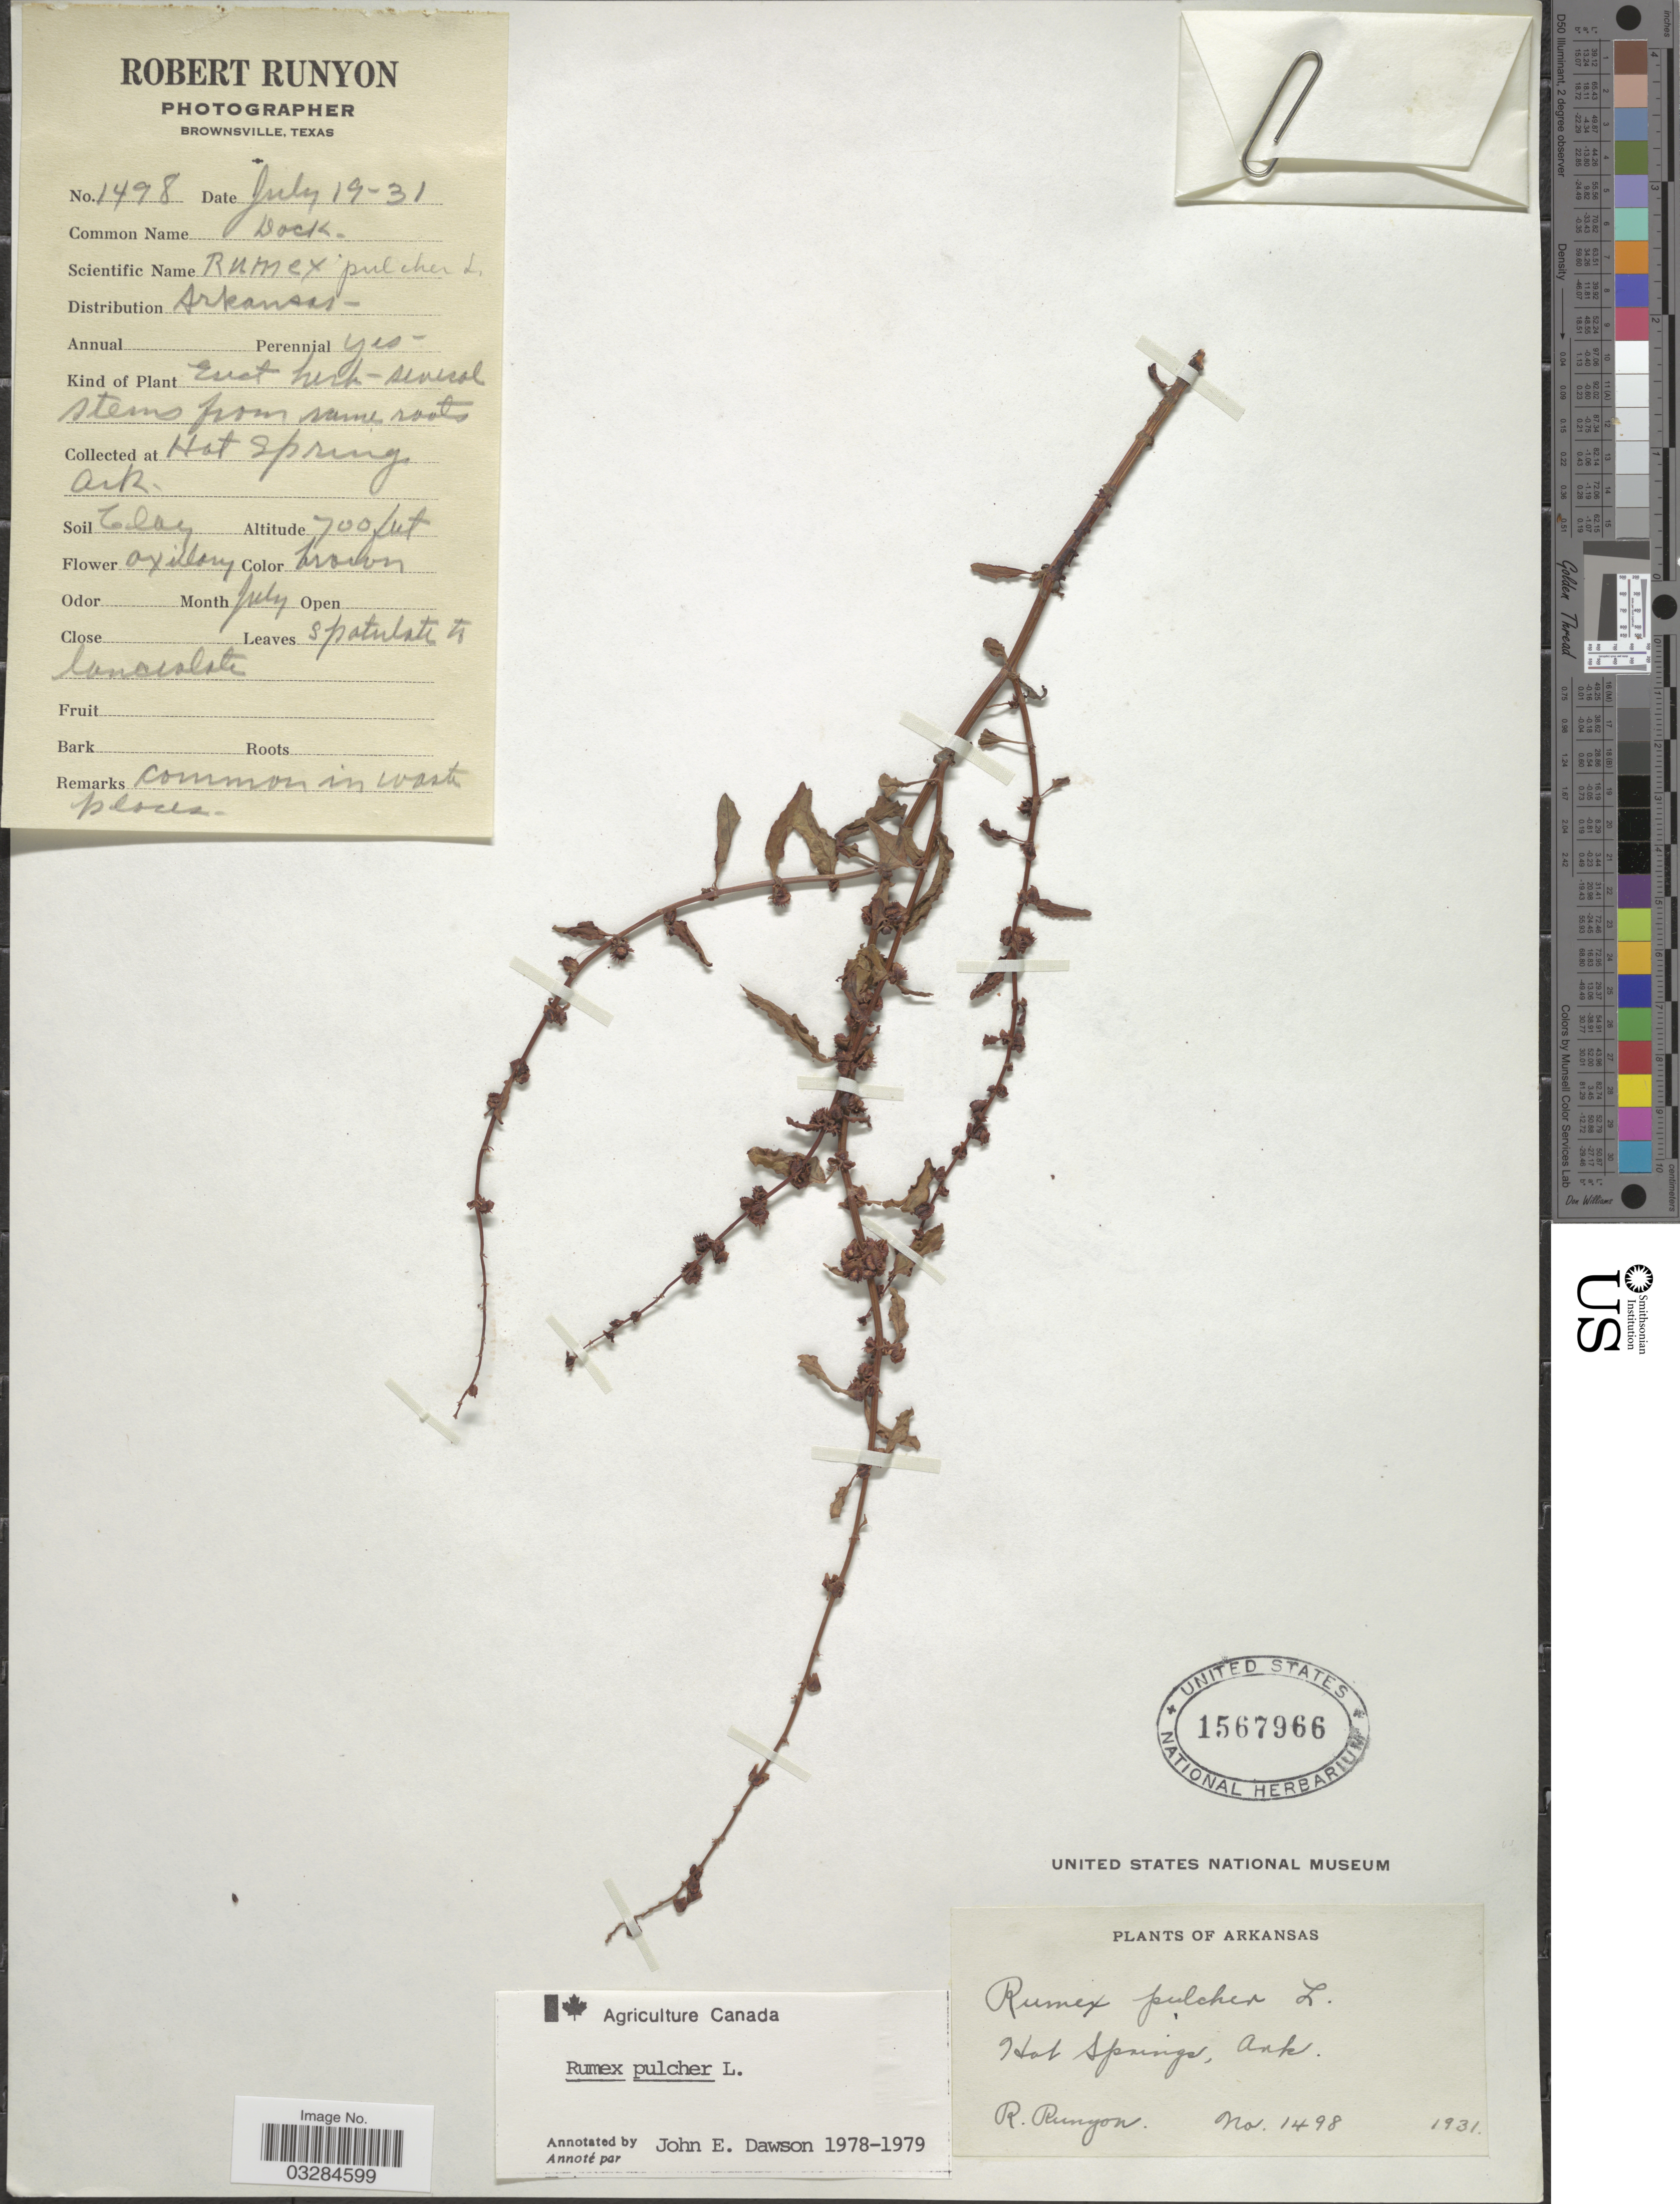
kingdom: Plantae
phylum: Tracheophyta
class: Magnoliopsida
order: Caryophyllales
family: Polygonaceae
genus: Rumex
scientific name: Rumex pulcher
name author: L.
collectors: R. Runyon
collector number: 1498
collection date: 1931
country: United States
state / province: Arkansas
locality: Hot Springs.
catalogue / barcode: US 1567966